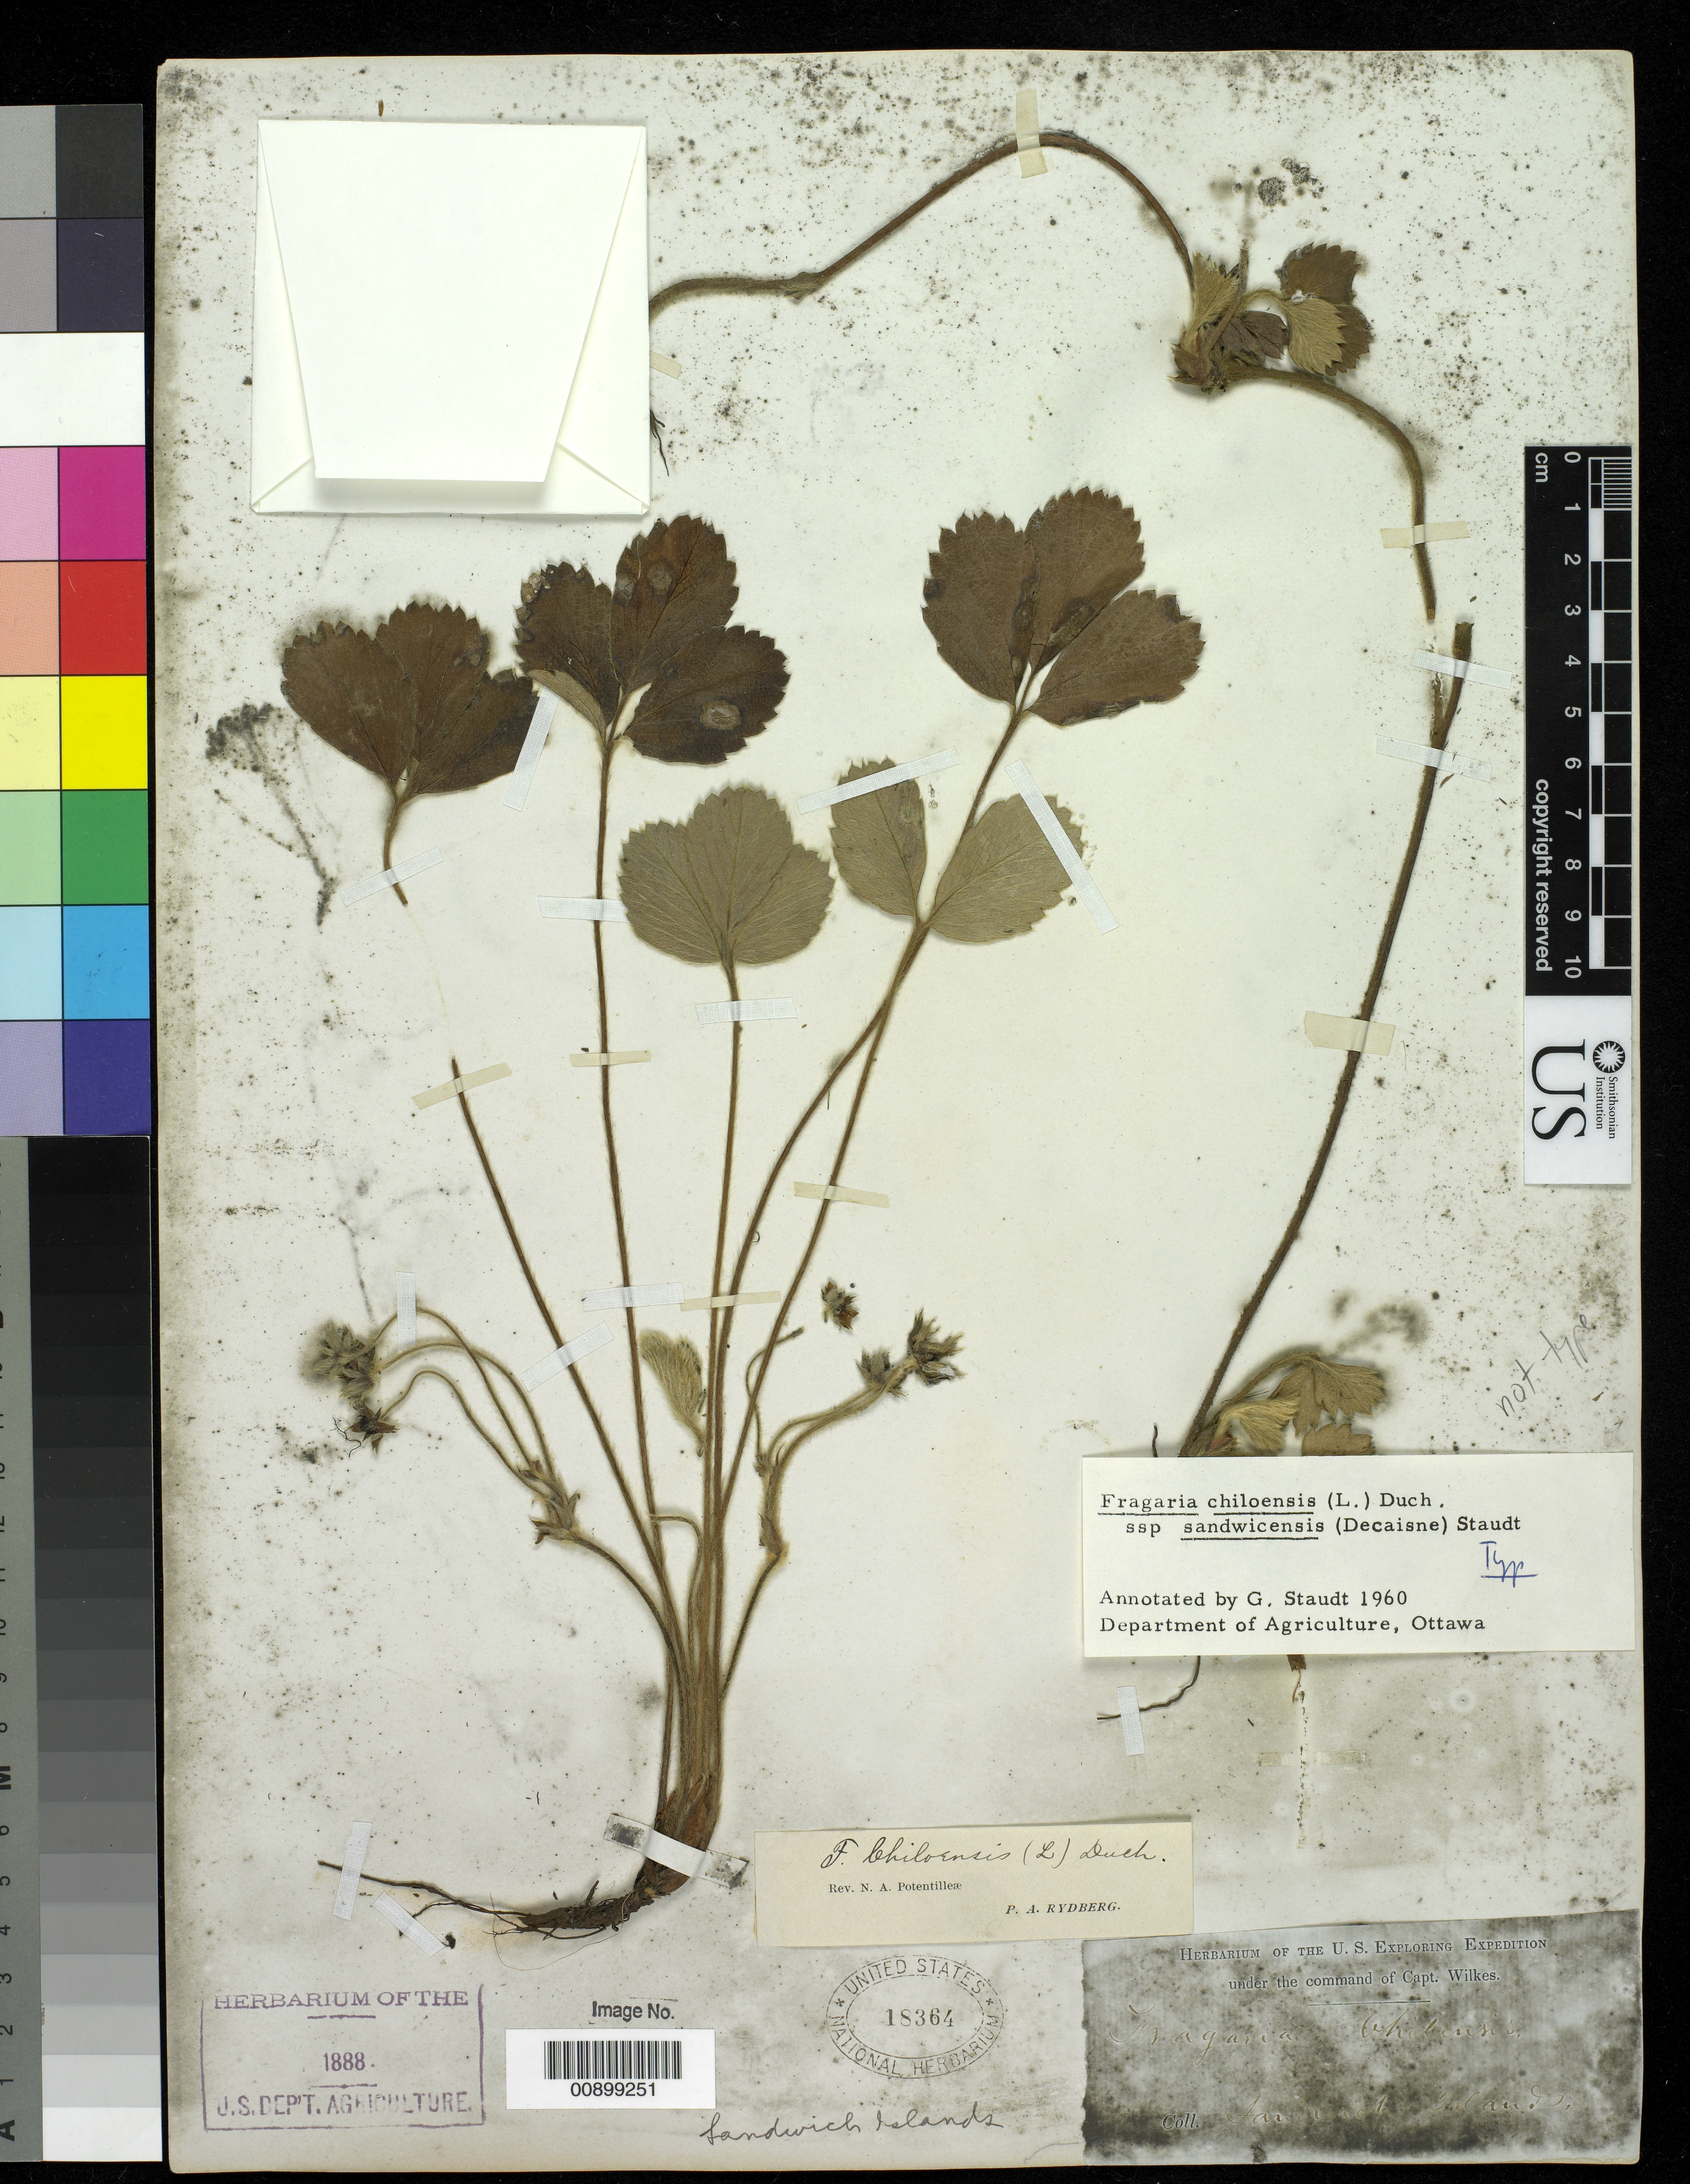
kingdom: Plantae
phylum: Tracheophyta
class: Magnoliopsida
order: Rosales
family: Rosaceae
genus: Fragaria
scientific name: Fragaria chiloensis subsp. sandwicensis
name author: (Decne.) Staudt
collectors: Wilkes Explor. Exped.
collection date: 1838/1842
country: United States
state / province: Hawaii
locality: Sandwich Islands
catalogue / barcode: US 18364